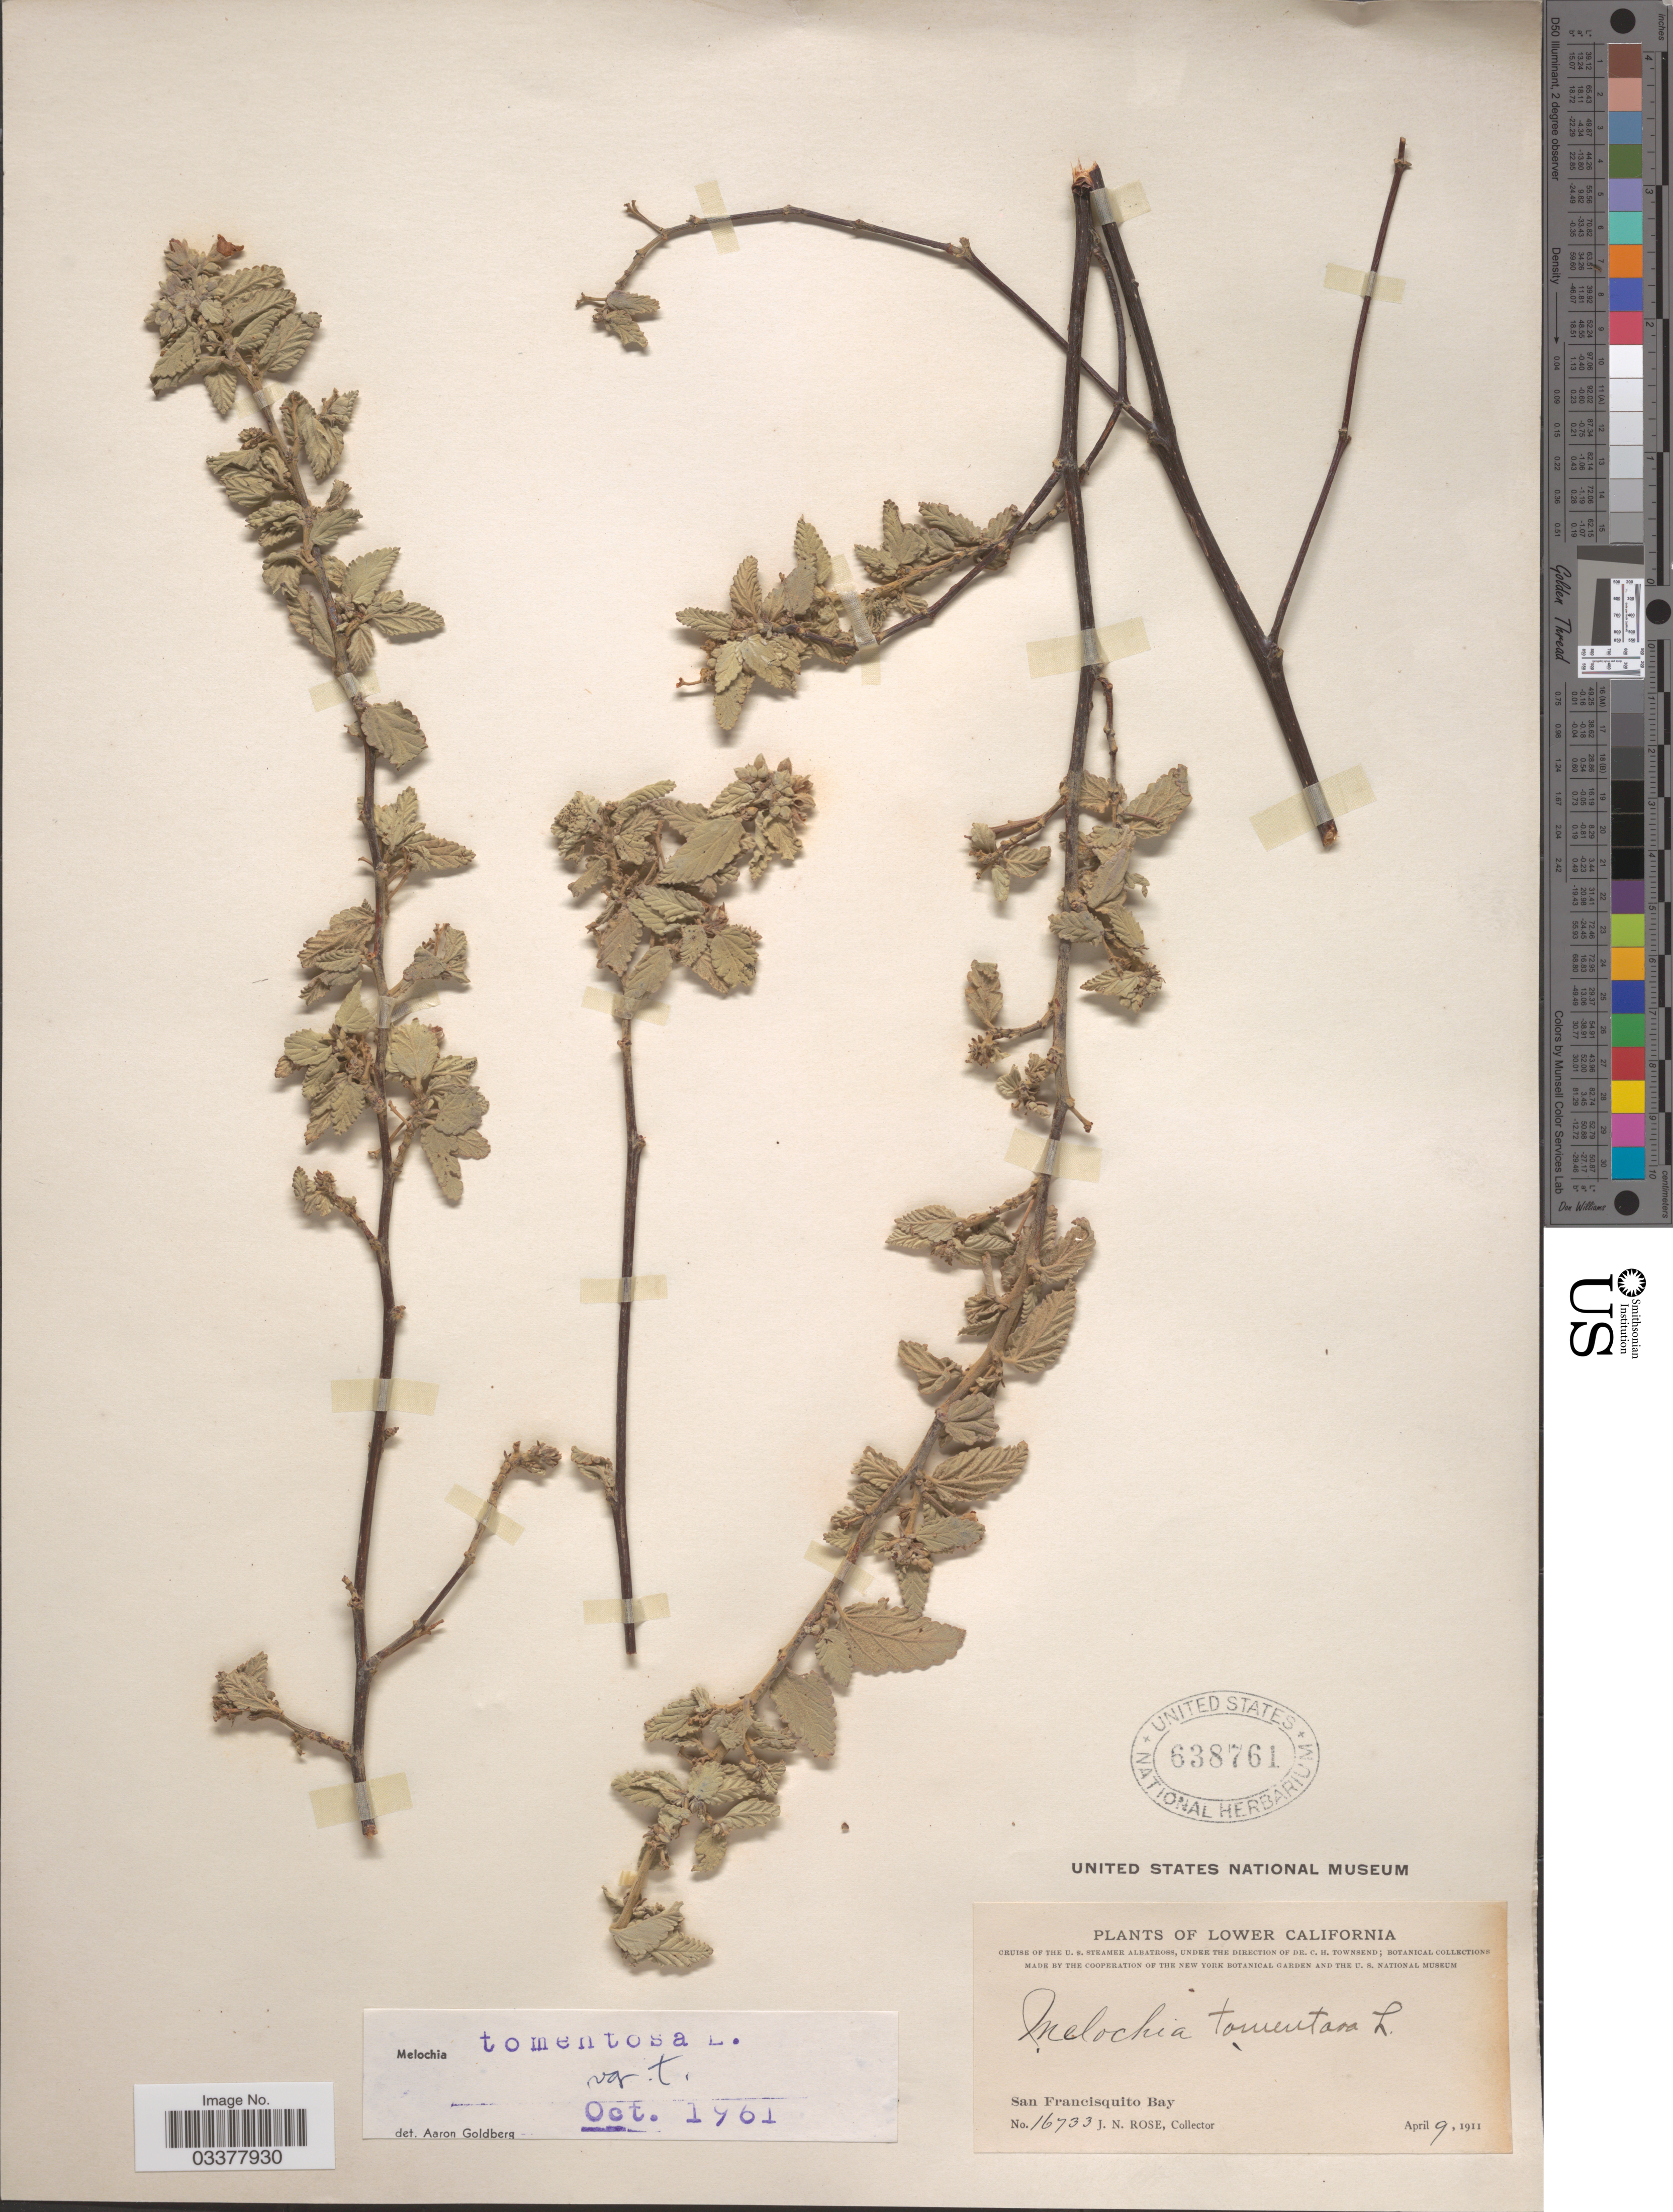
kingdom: Plantae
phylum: Tracheophyta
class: Magnoliopsida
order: Malvales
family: Malvaceae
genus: Melochia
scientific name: Melochia tomentosa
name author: L.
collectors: J. N. Rose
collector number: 16733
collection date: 1911-04-09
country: Mexico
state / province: Baja California Norte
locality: Lower California. San Francisquito Bay.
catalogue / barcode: US 638761